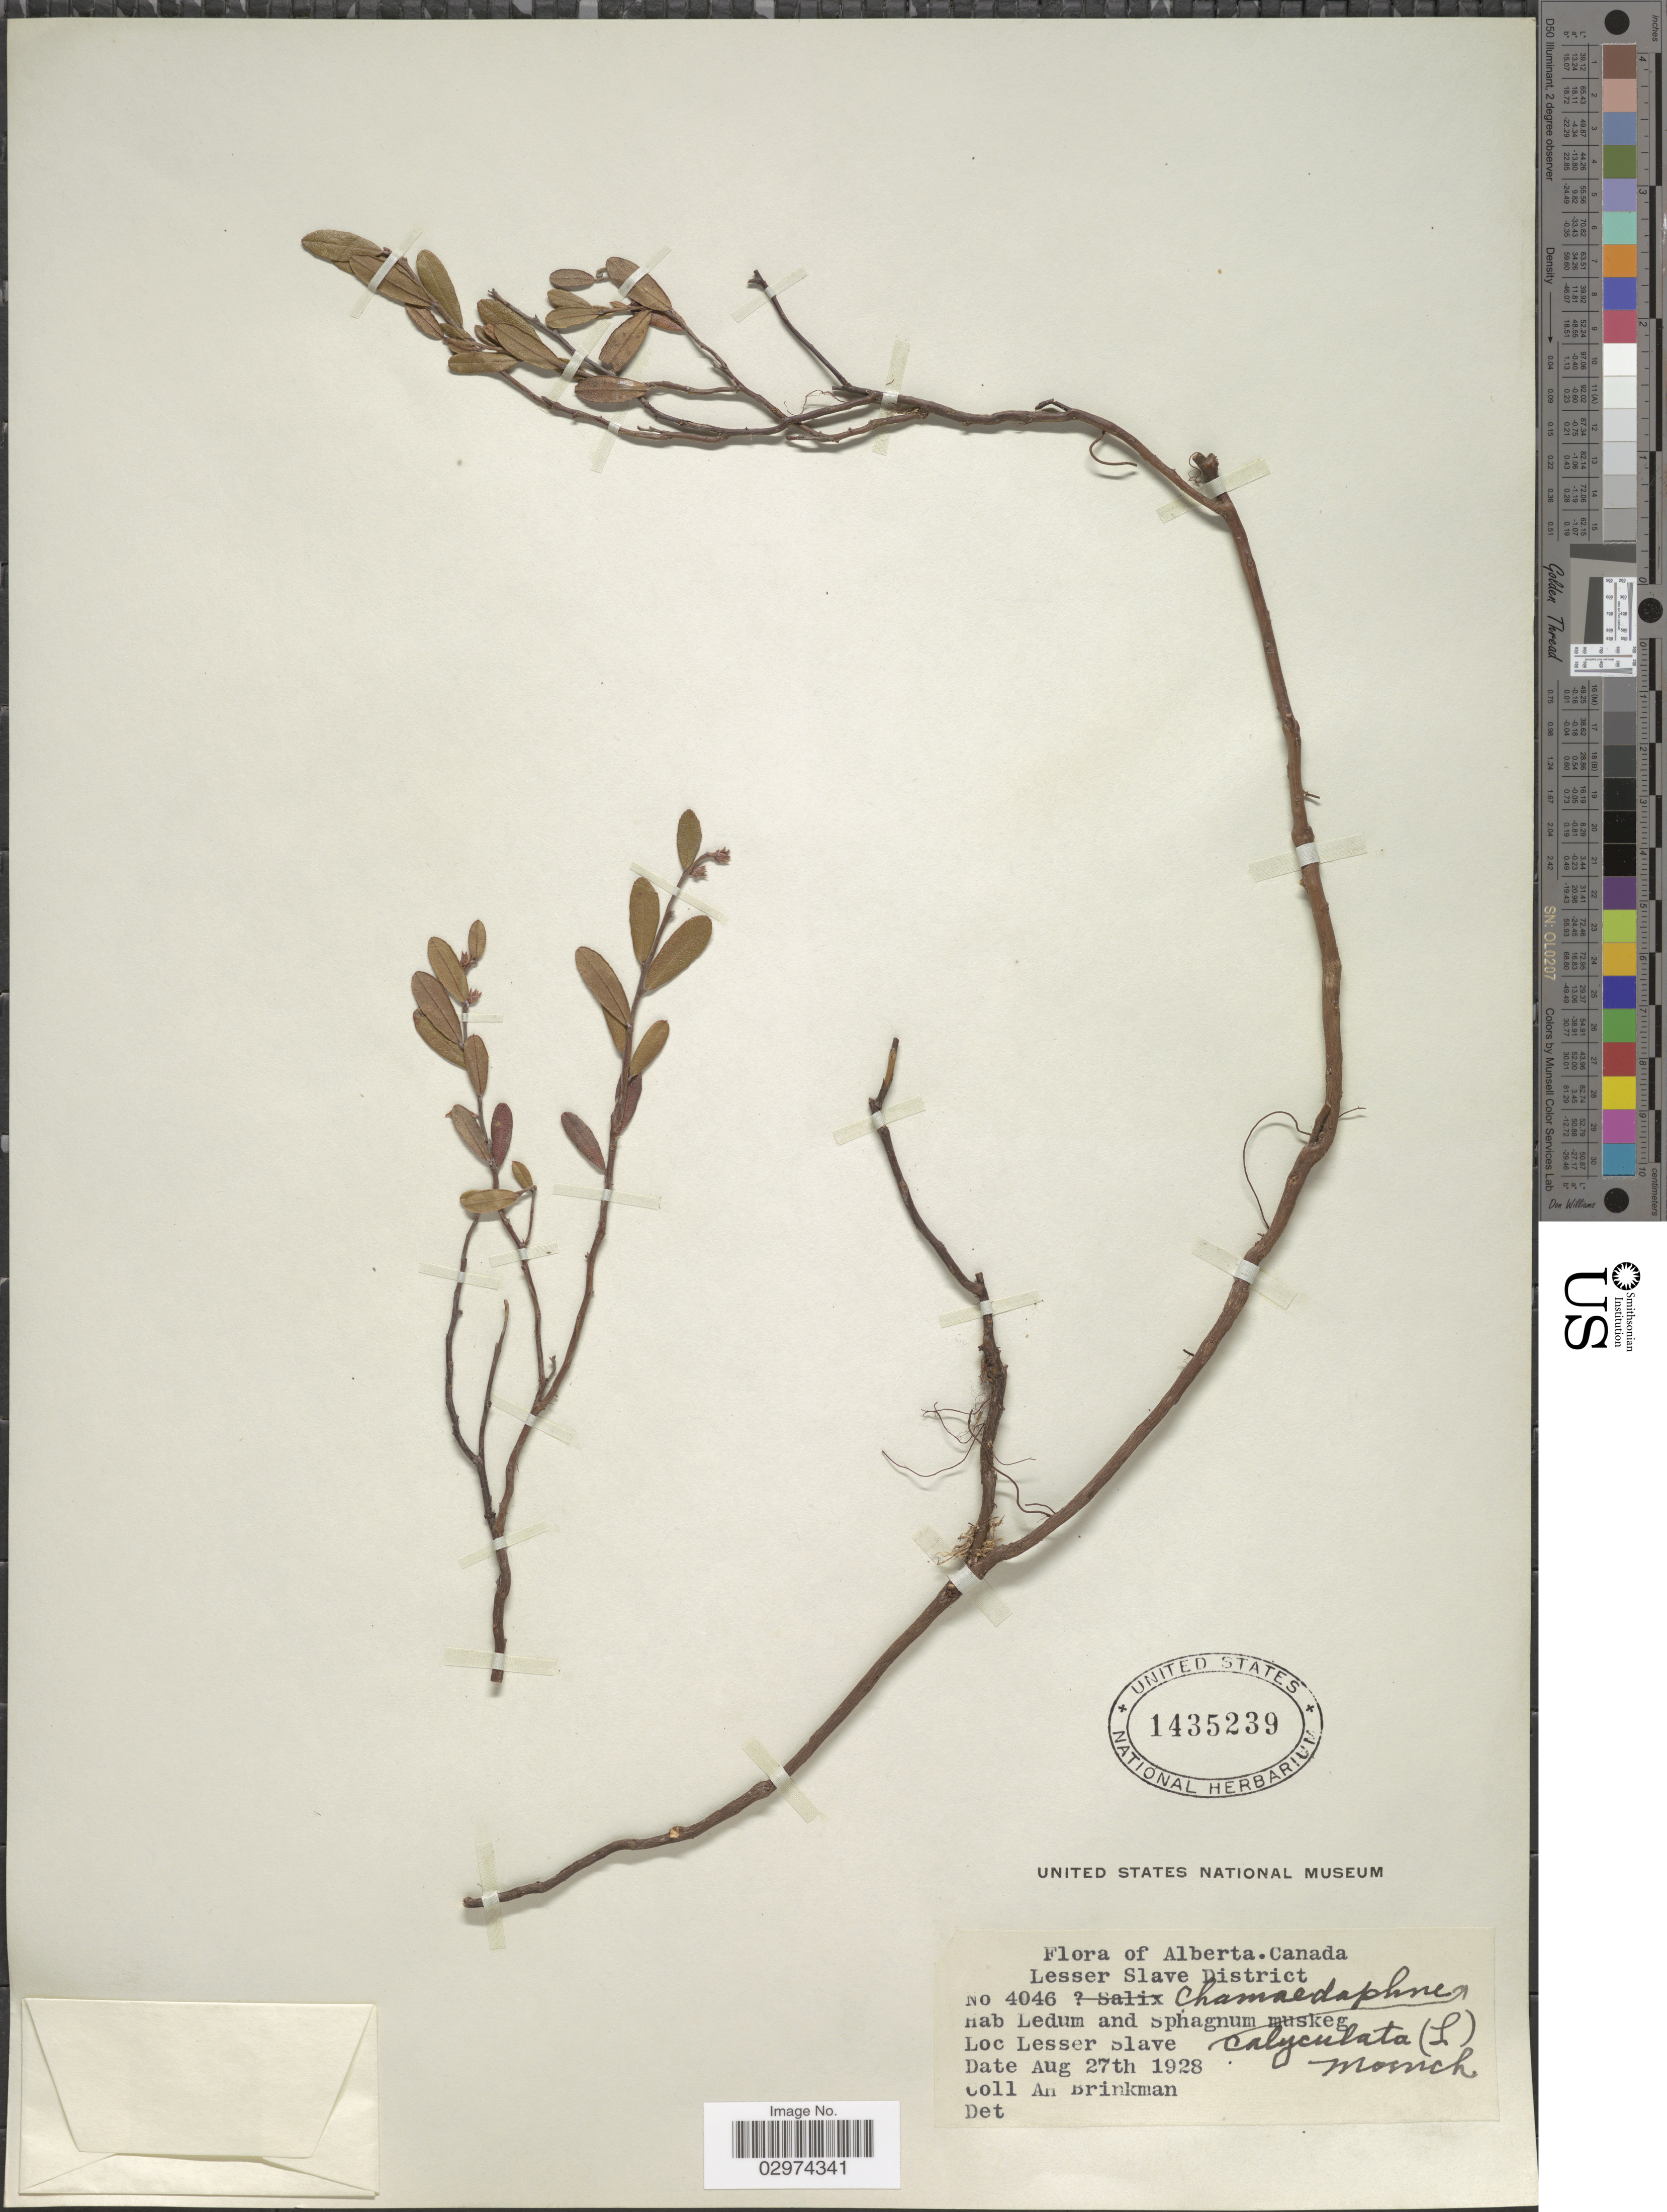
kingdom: Plantae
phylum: Tracheophyta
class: Magnoliopsida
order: Ericales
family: Ericaceae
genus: Chamaedaphne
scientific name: Chamaedaphne calyculata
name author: (L.) Moench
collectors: A. Brinkman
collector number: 4046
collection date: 1928-08-27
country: Canada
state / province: Alberta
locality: Lesser Slave District. Lesser Slave.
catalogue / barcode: US 1435239